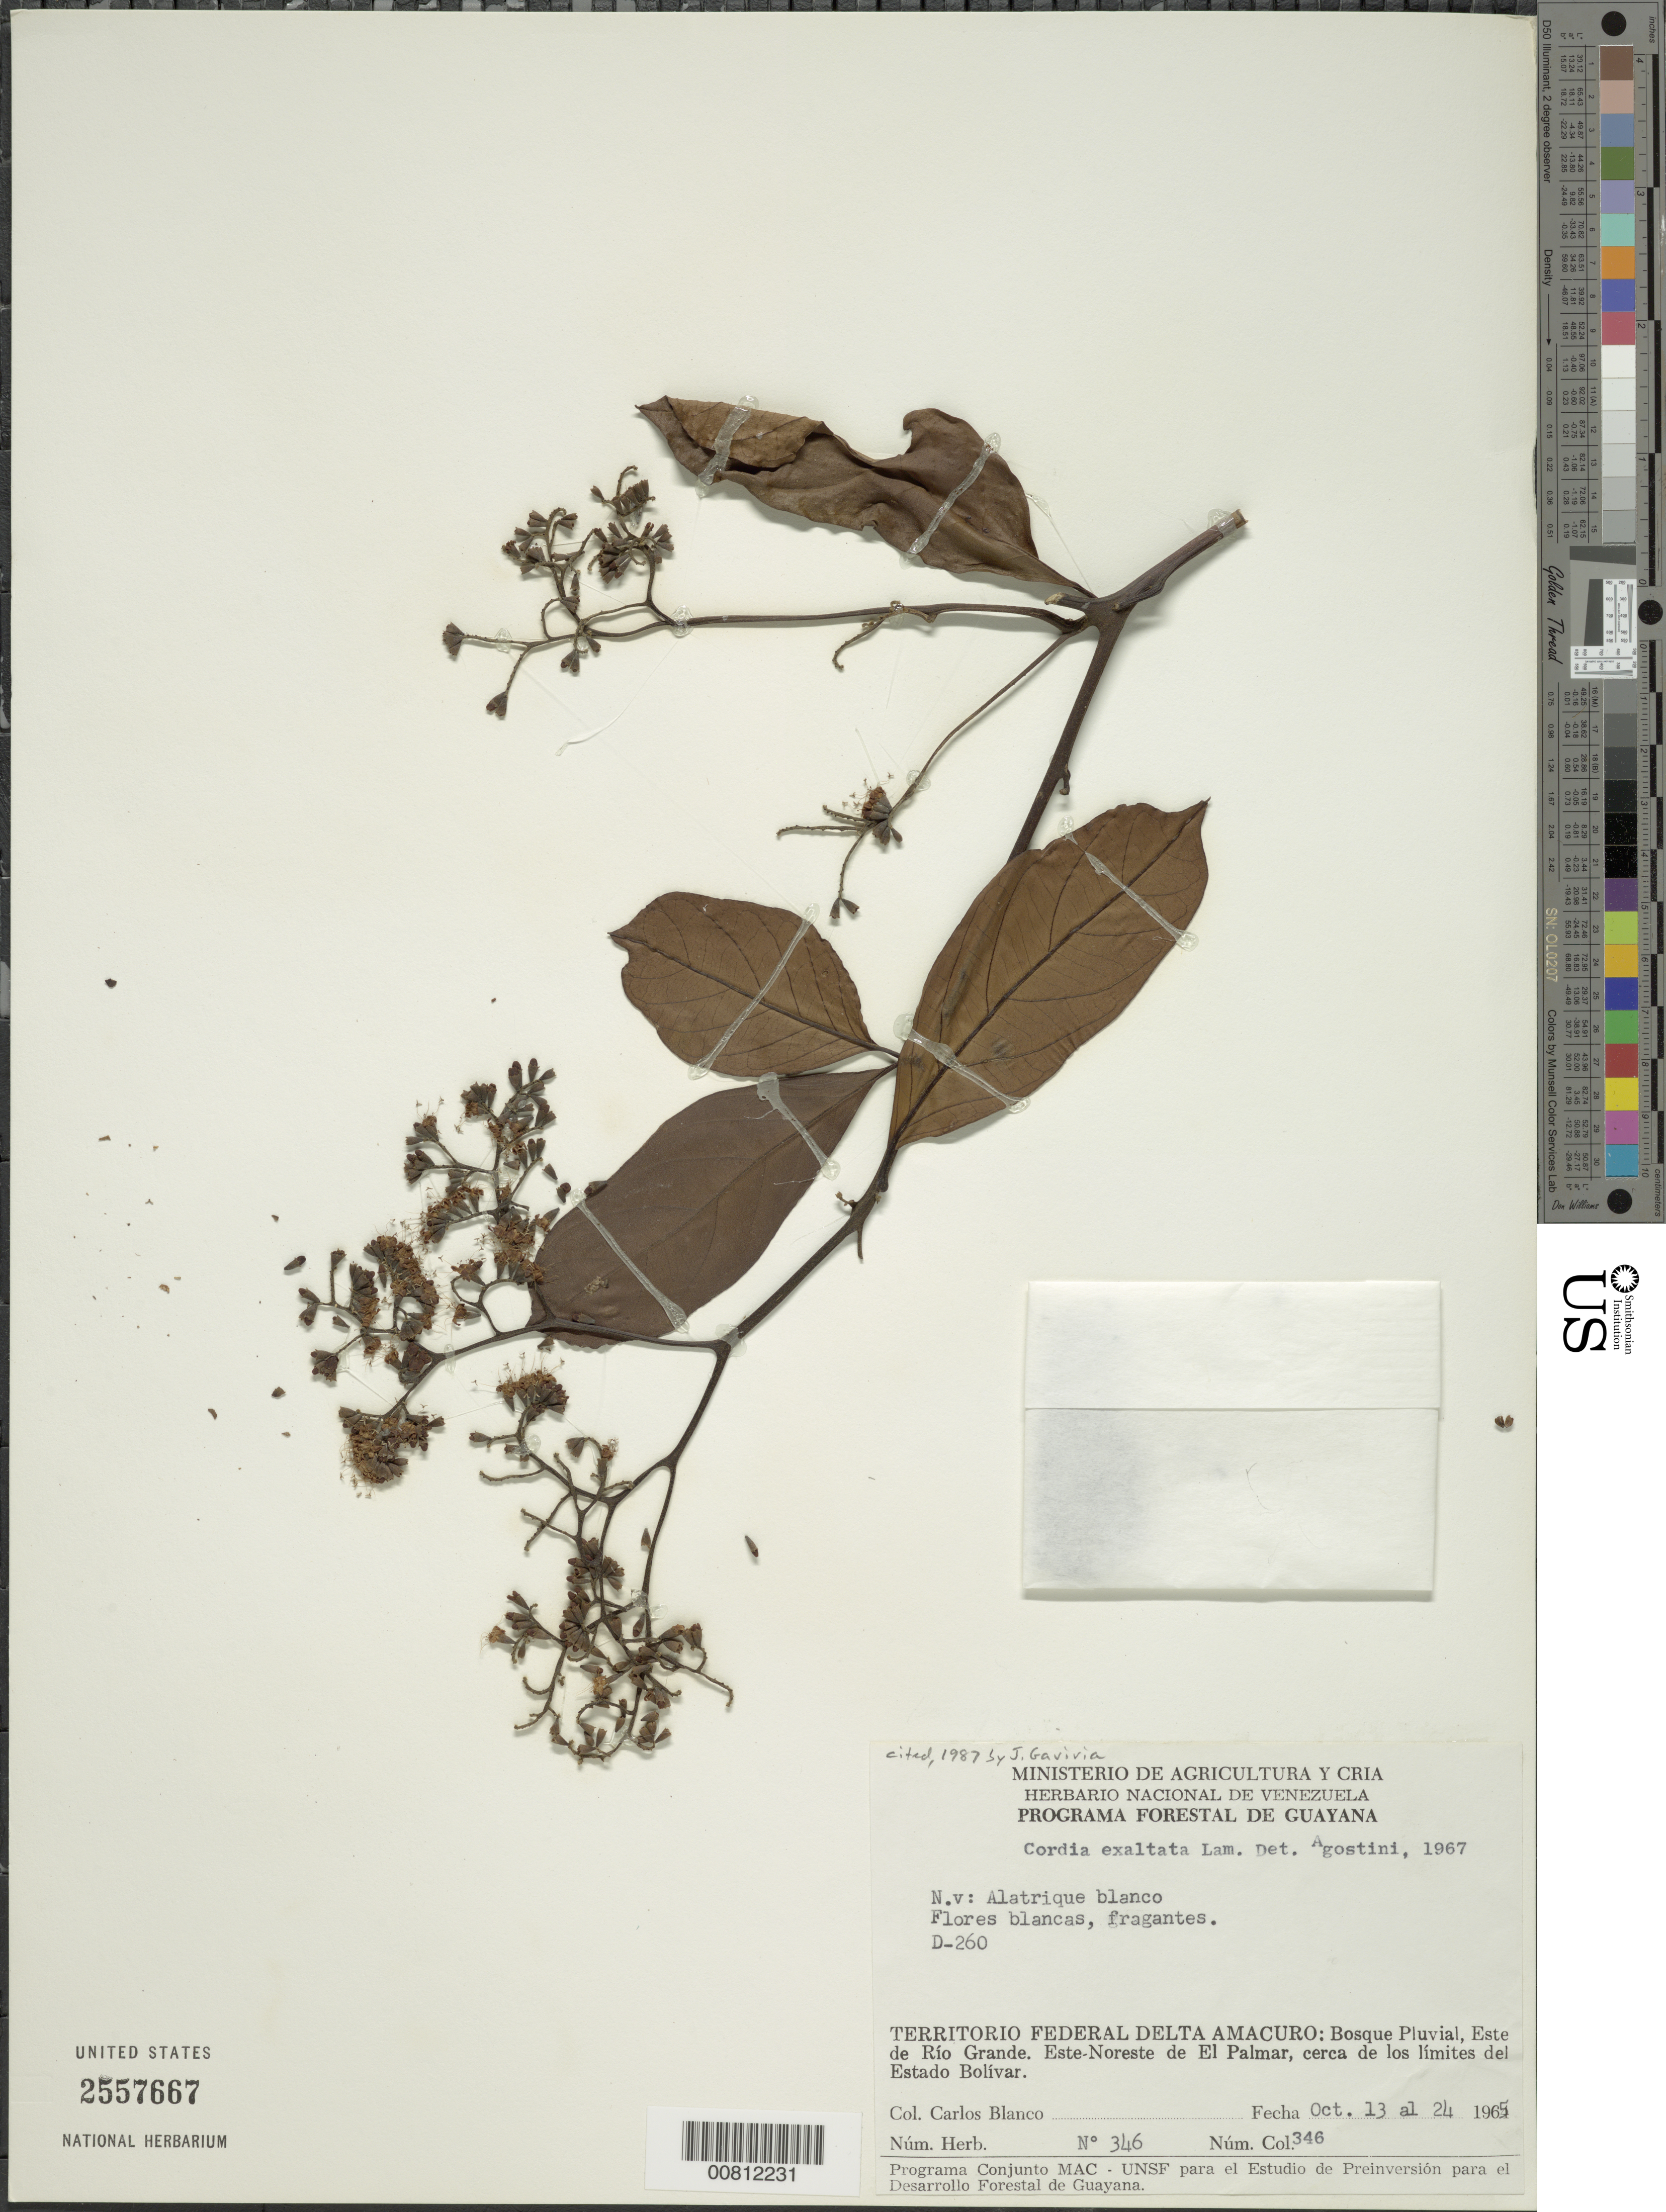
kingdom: Plantae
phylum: Tracheophyta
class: Magnoliopsida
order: Boraginales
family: Cordiaceae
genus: Cordia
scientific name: Cordia exaltata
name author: Lam.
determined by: Gaviria, J. C.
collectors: C. A. Blanco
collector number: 346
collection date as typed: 13-Oct-65 to 24-Oct-65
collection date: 1965-10-13/1965-10-24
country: Venezuela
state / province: Delta Amacuro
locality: Río Grande, Este de; Este-Noreste de El Palmar, cerca de los limites del Estado Bolívar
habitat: Bosque pluvial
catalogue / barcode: US 2557667